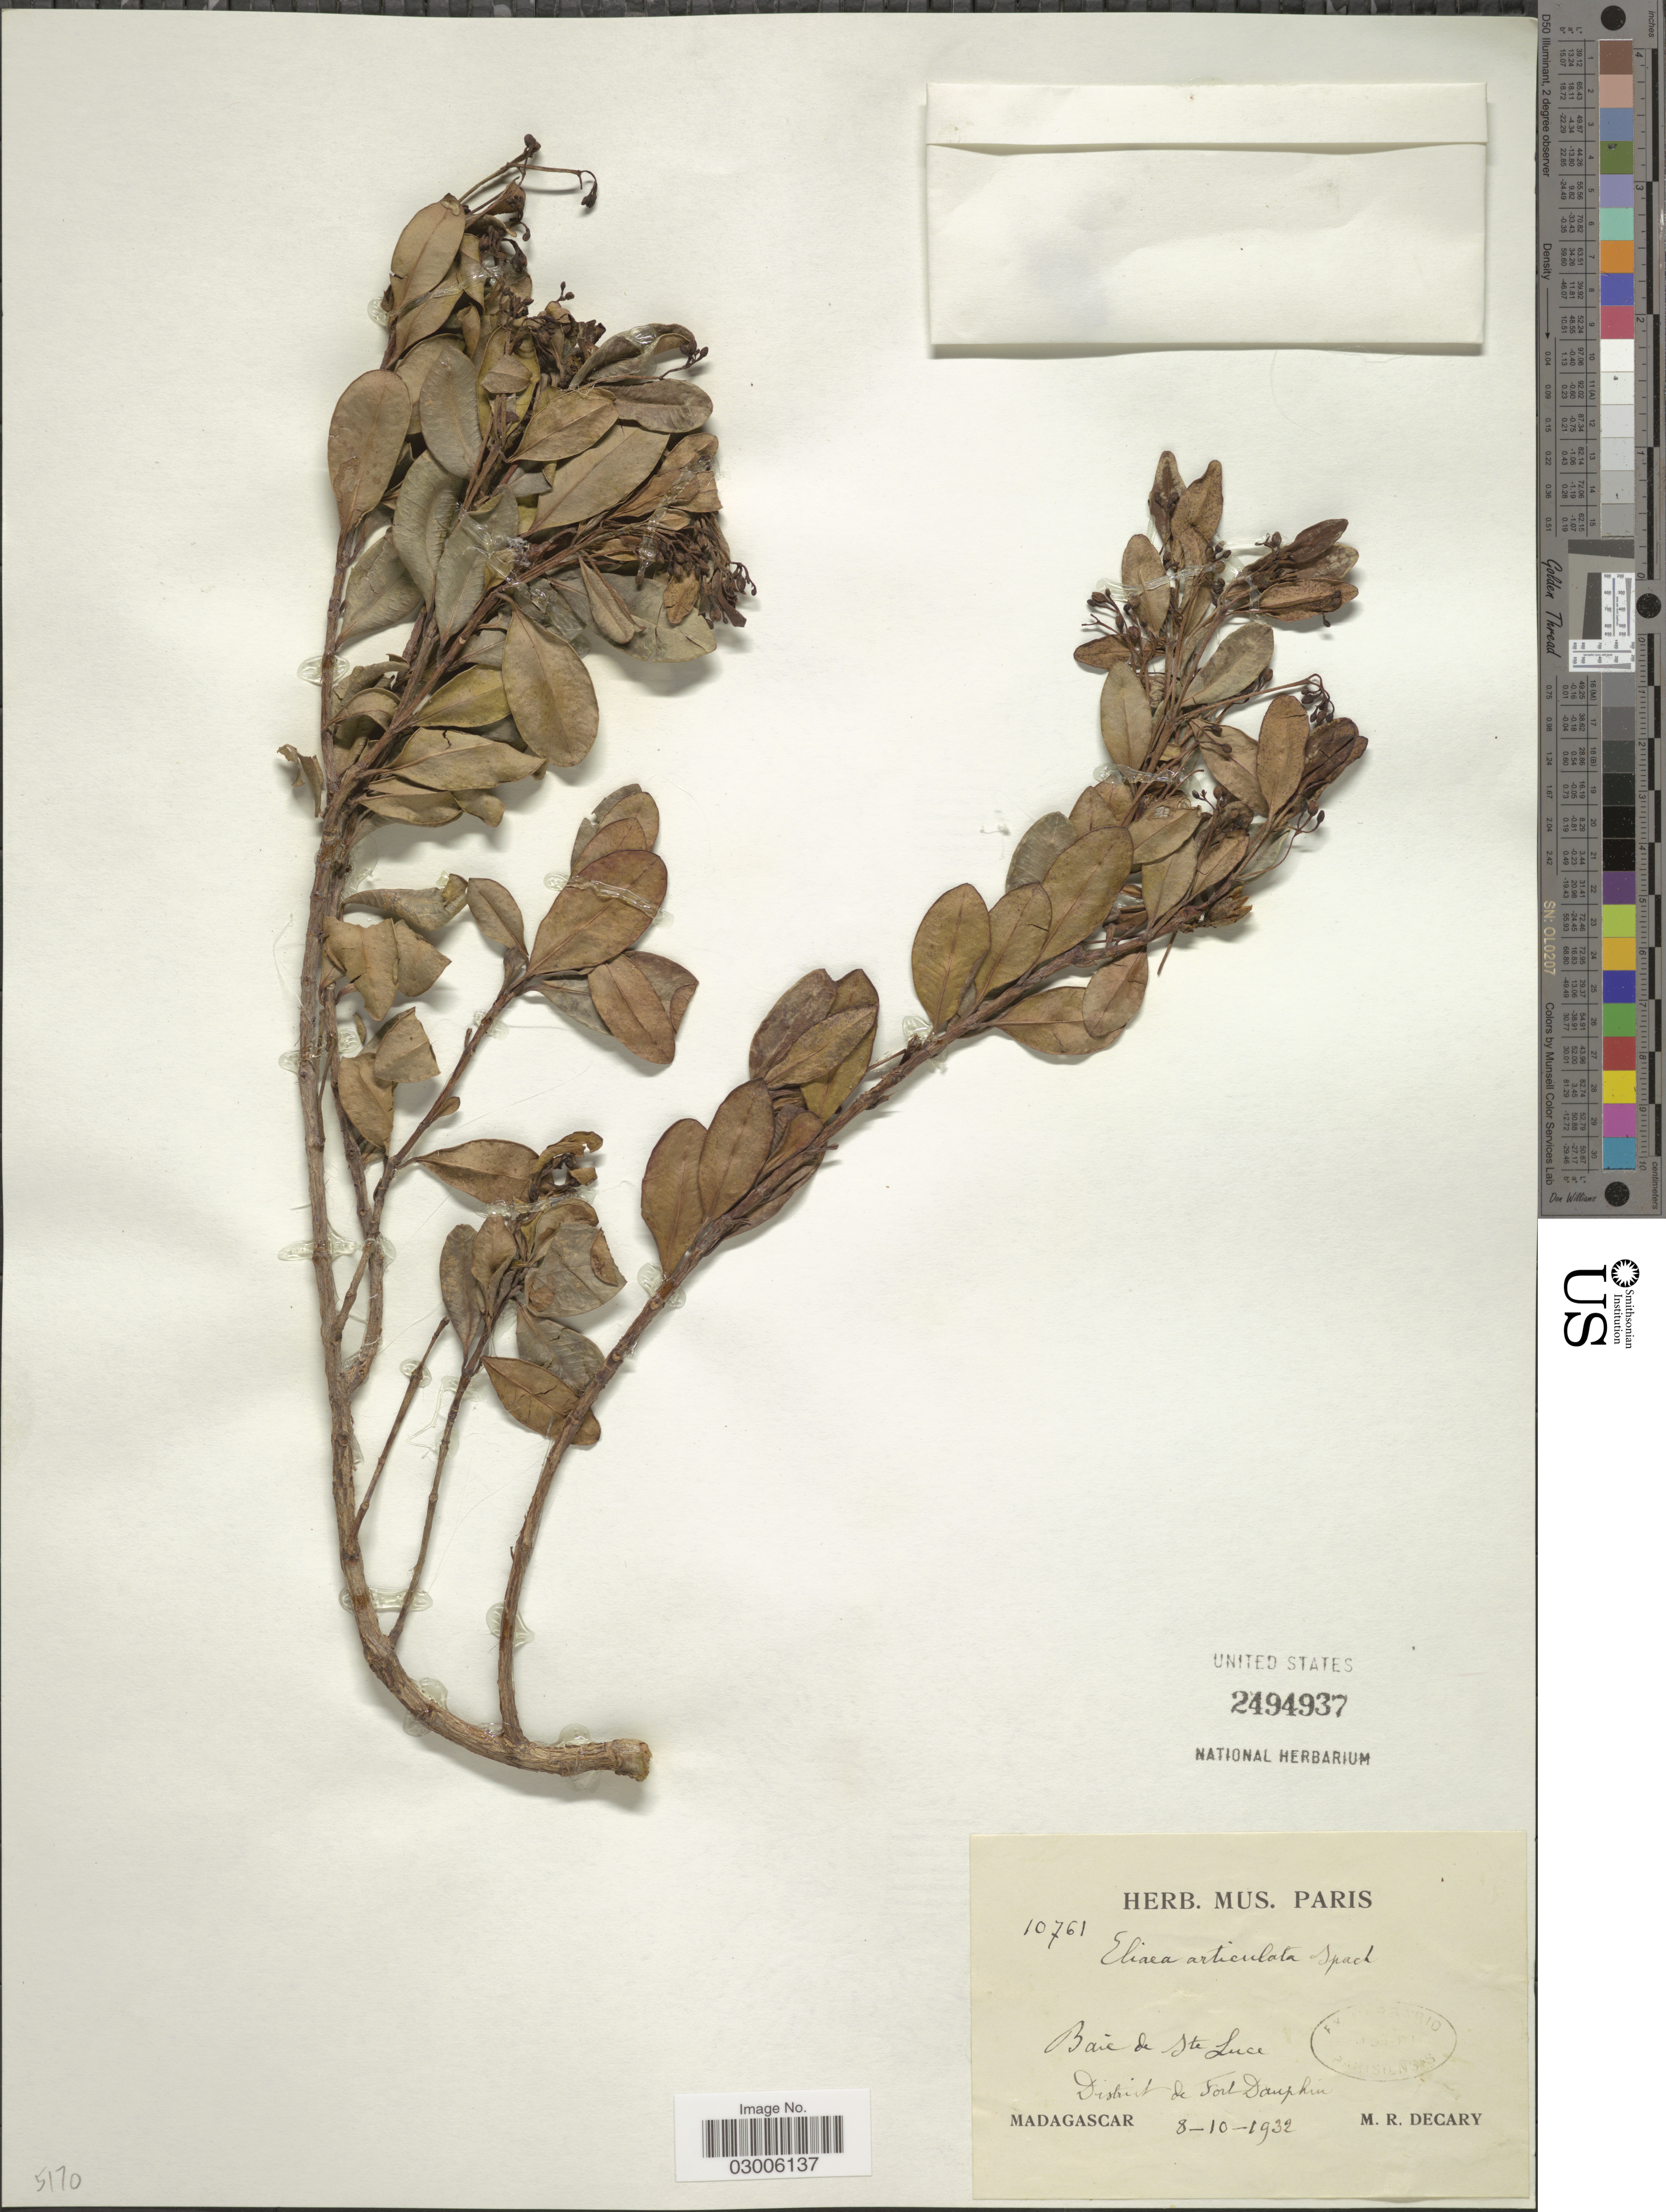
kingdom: Plantae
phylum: Tracheophyta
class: Magnoliopsida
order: Malpighiales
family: Hypericaceae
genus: Eliaea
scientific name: Eliaea articulata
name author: Cambess.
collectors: R. Decary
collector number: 10761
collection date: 1932-10-08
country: Madagascar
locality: Baie de Ste Luce. District de Fort Dauphin.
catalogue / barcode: US 2494937